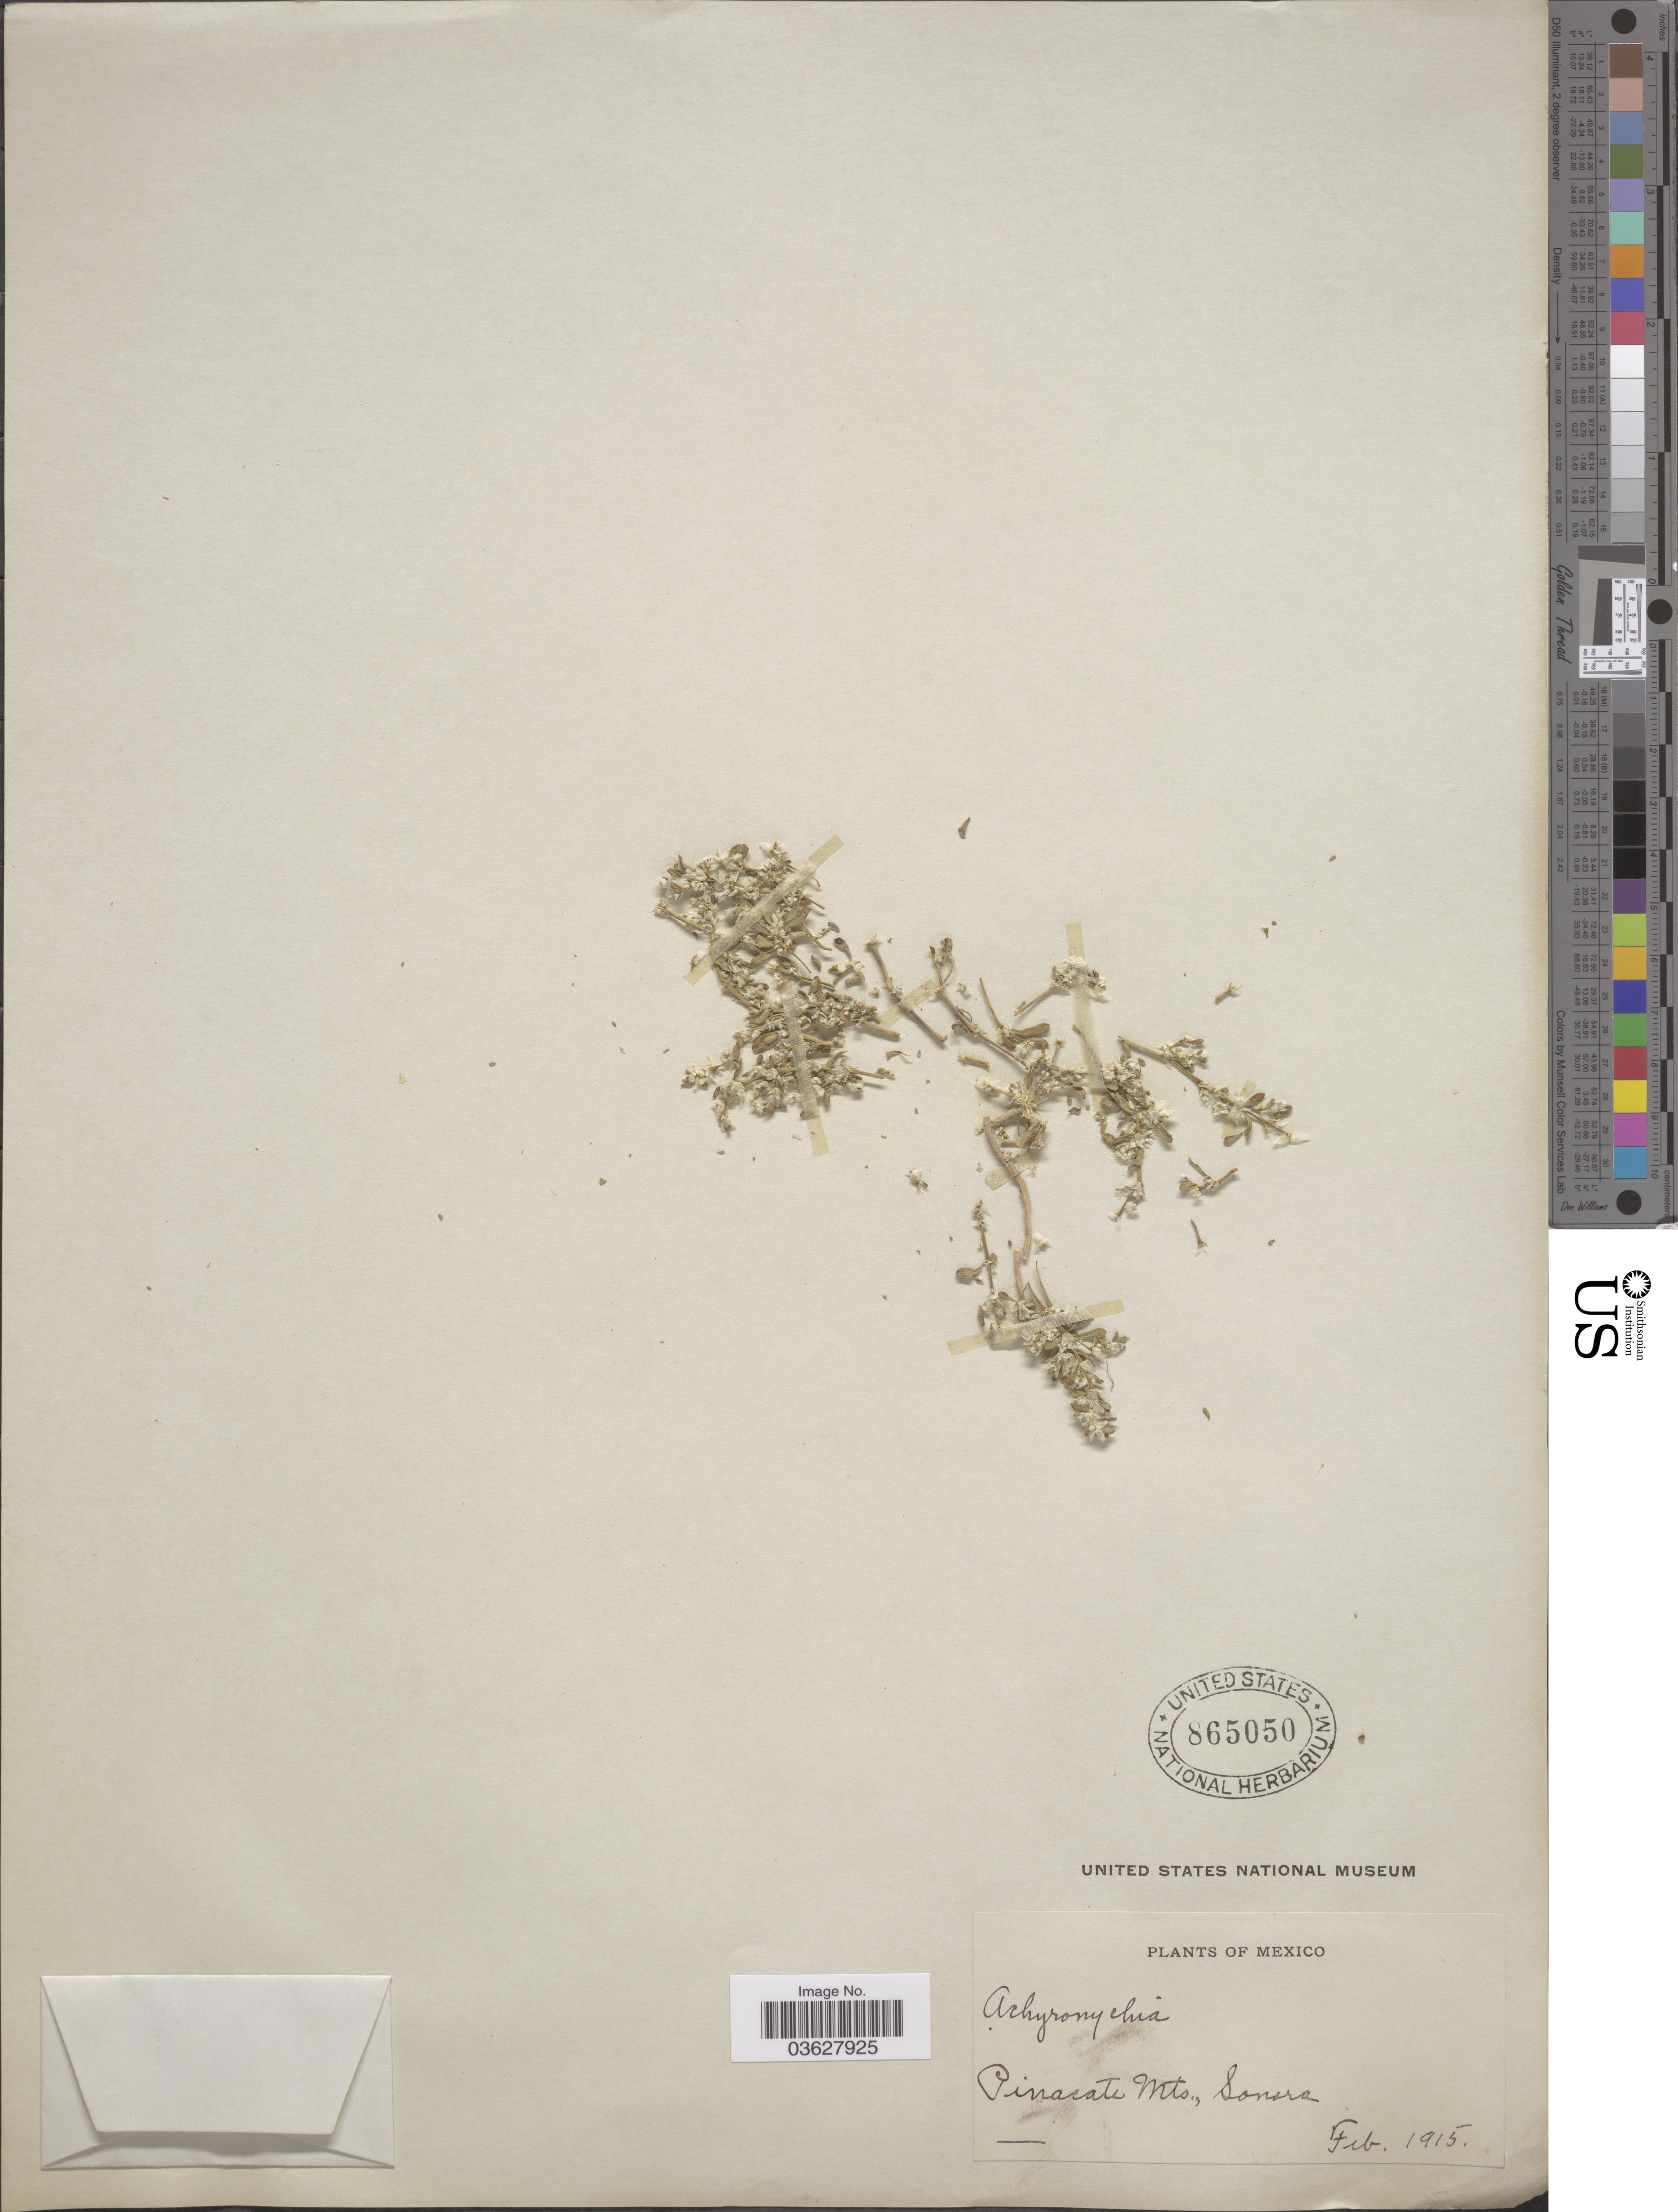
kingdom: Plantae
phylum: Tracheophyta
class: Magnoliopsida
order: Caryophyllales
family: Caryophyllaceae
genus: Achyronychia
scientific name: Achyronychia sp.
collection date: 1915-02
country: Mexico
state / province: Sonora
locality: Pinacate Mts.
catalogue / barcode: US 865050